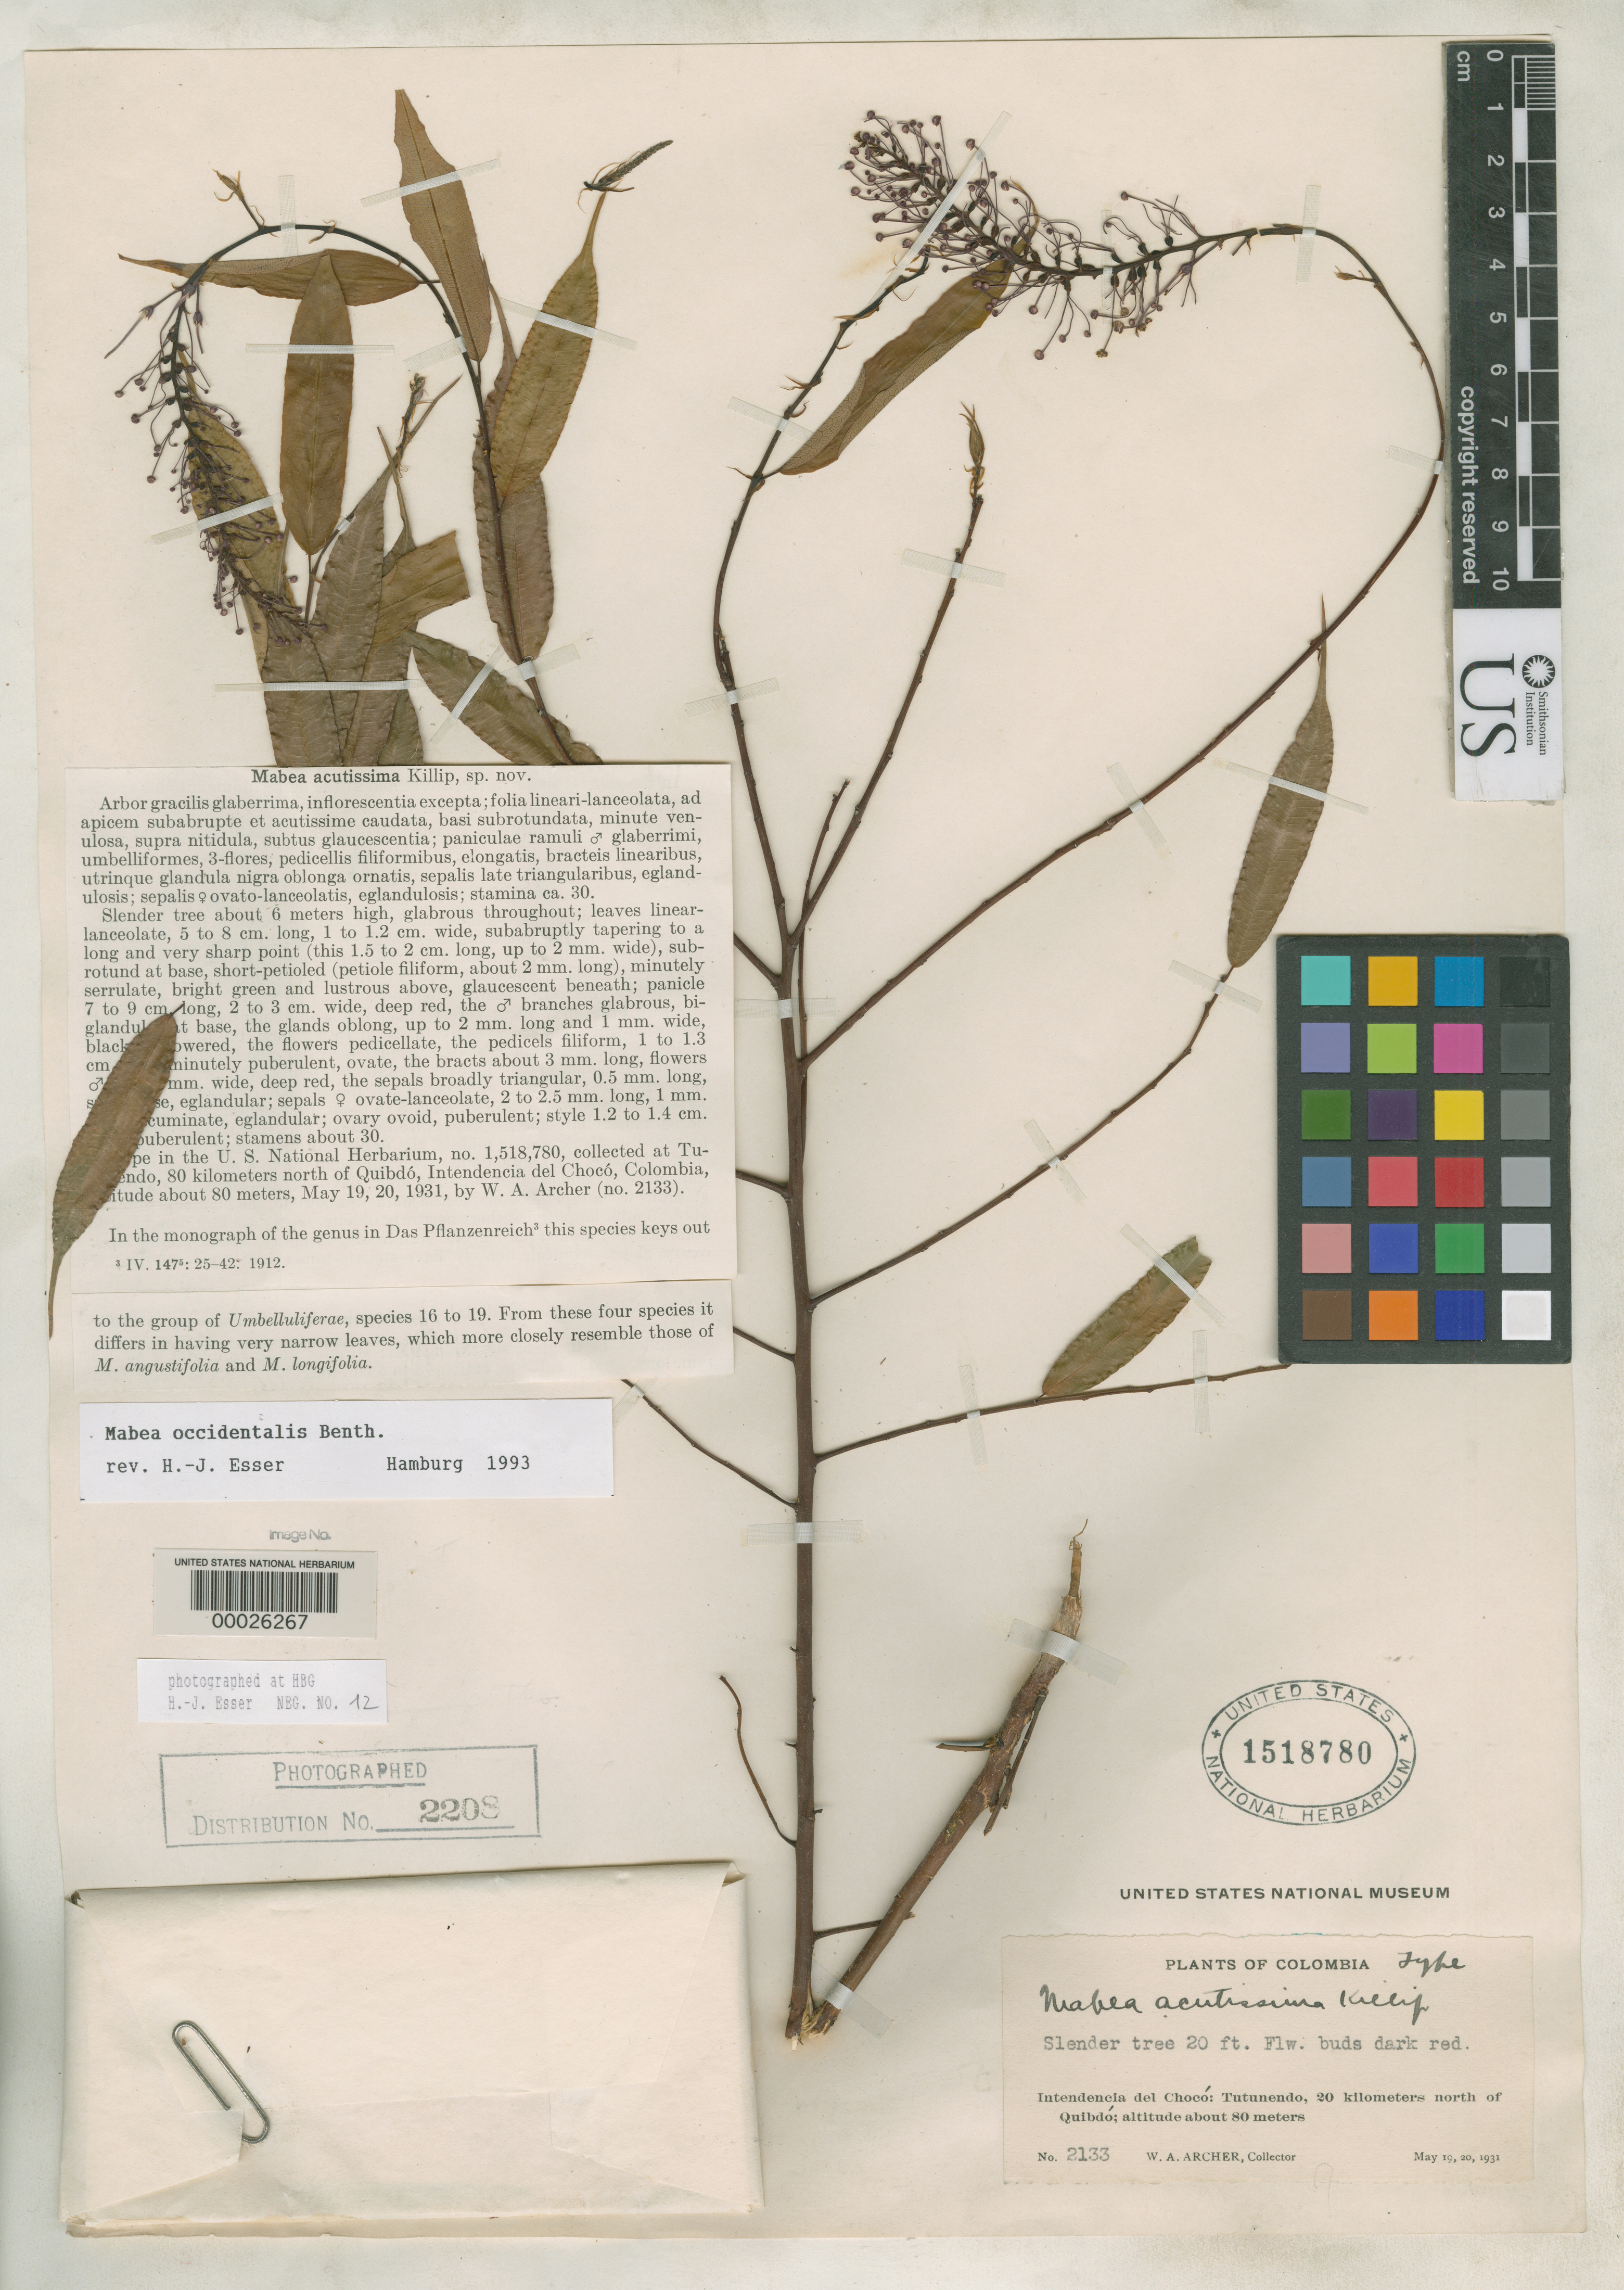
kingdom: Plantae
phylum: Tracheophyta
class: Magnoliopsida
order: Malpighiales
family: Euphorbiaceae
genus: Mabea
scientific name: Mabea acutissima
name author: Killip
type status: Holotype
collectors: W. A. Archer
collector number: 2133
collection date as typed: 19 May 1931 and 20 May 1931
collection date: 1931-05-19,1931-05-20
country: Colombia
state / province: Chocó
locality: TutUnendo, 20 km N of Quibdo.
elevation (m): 80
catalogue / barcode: US 1518780